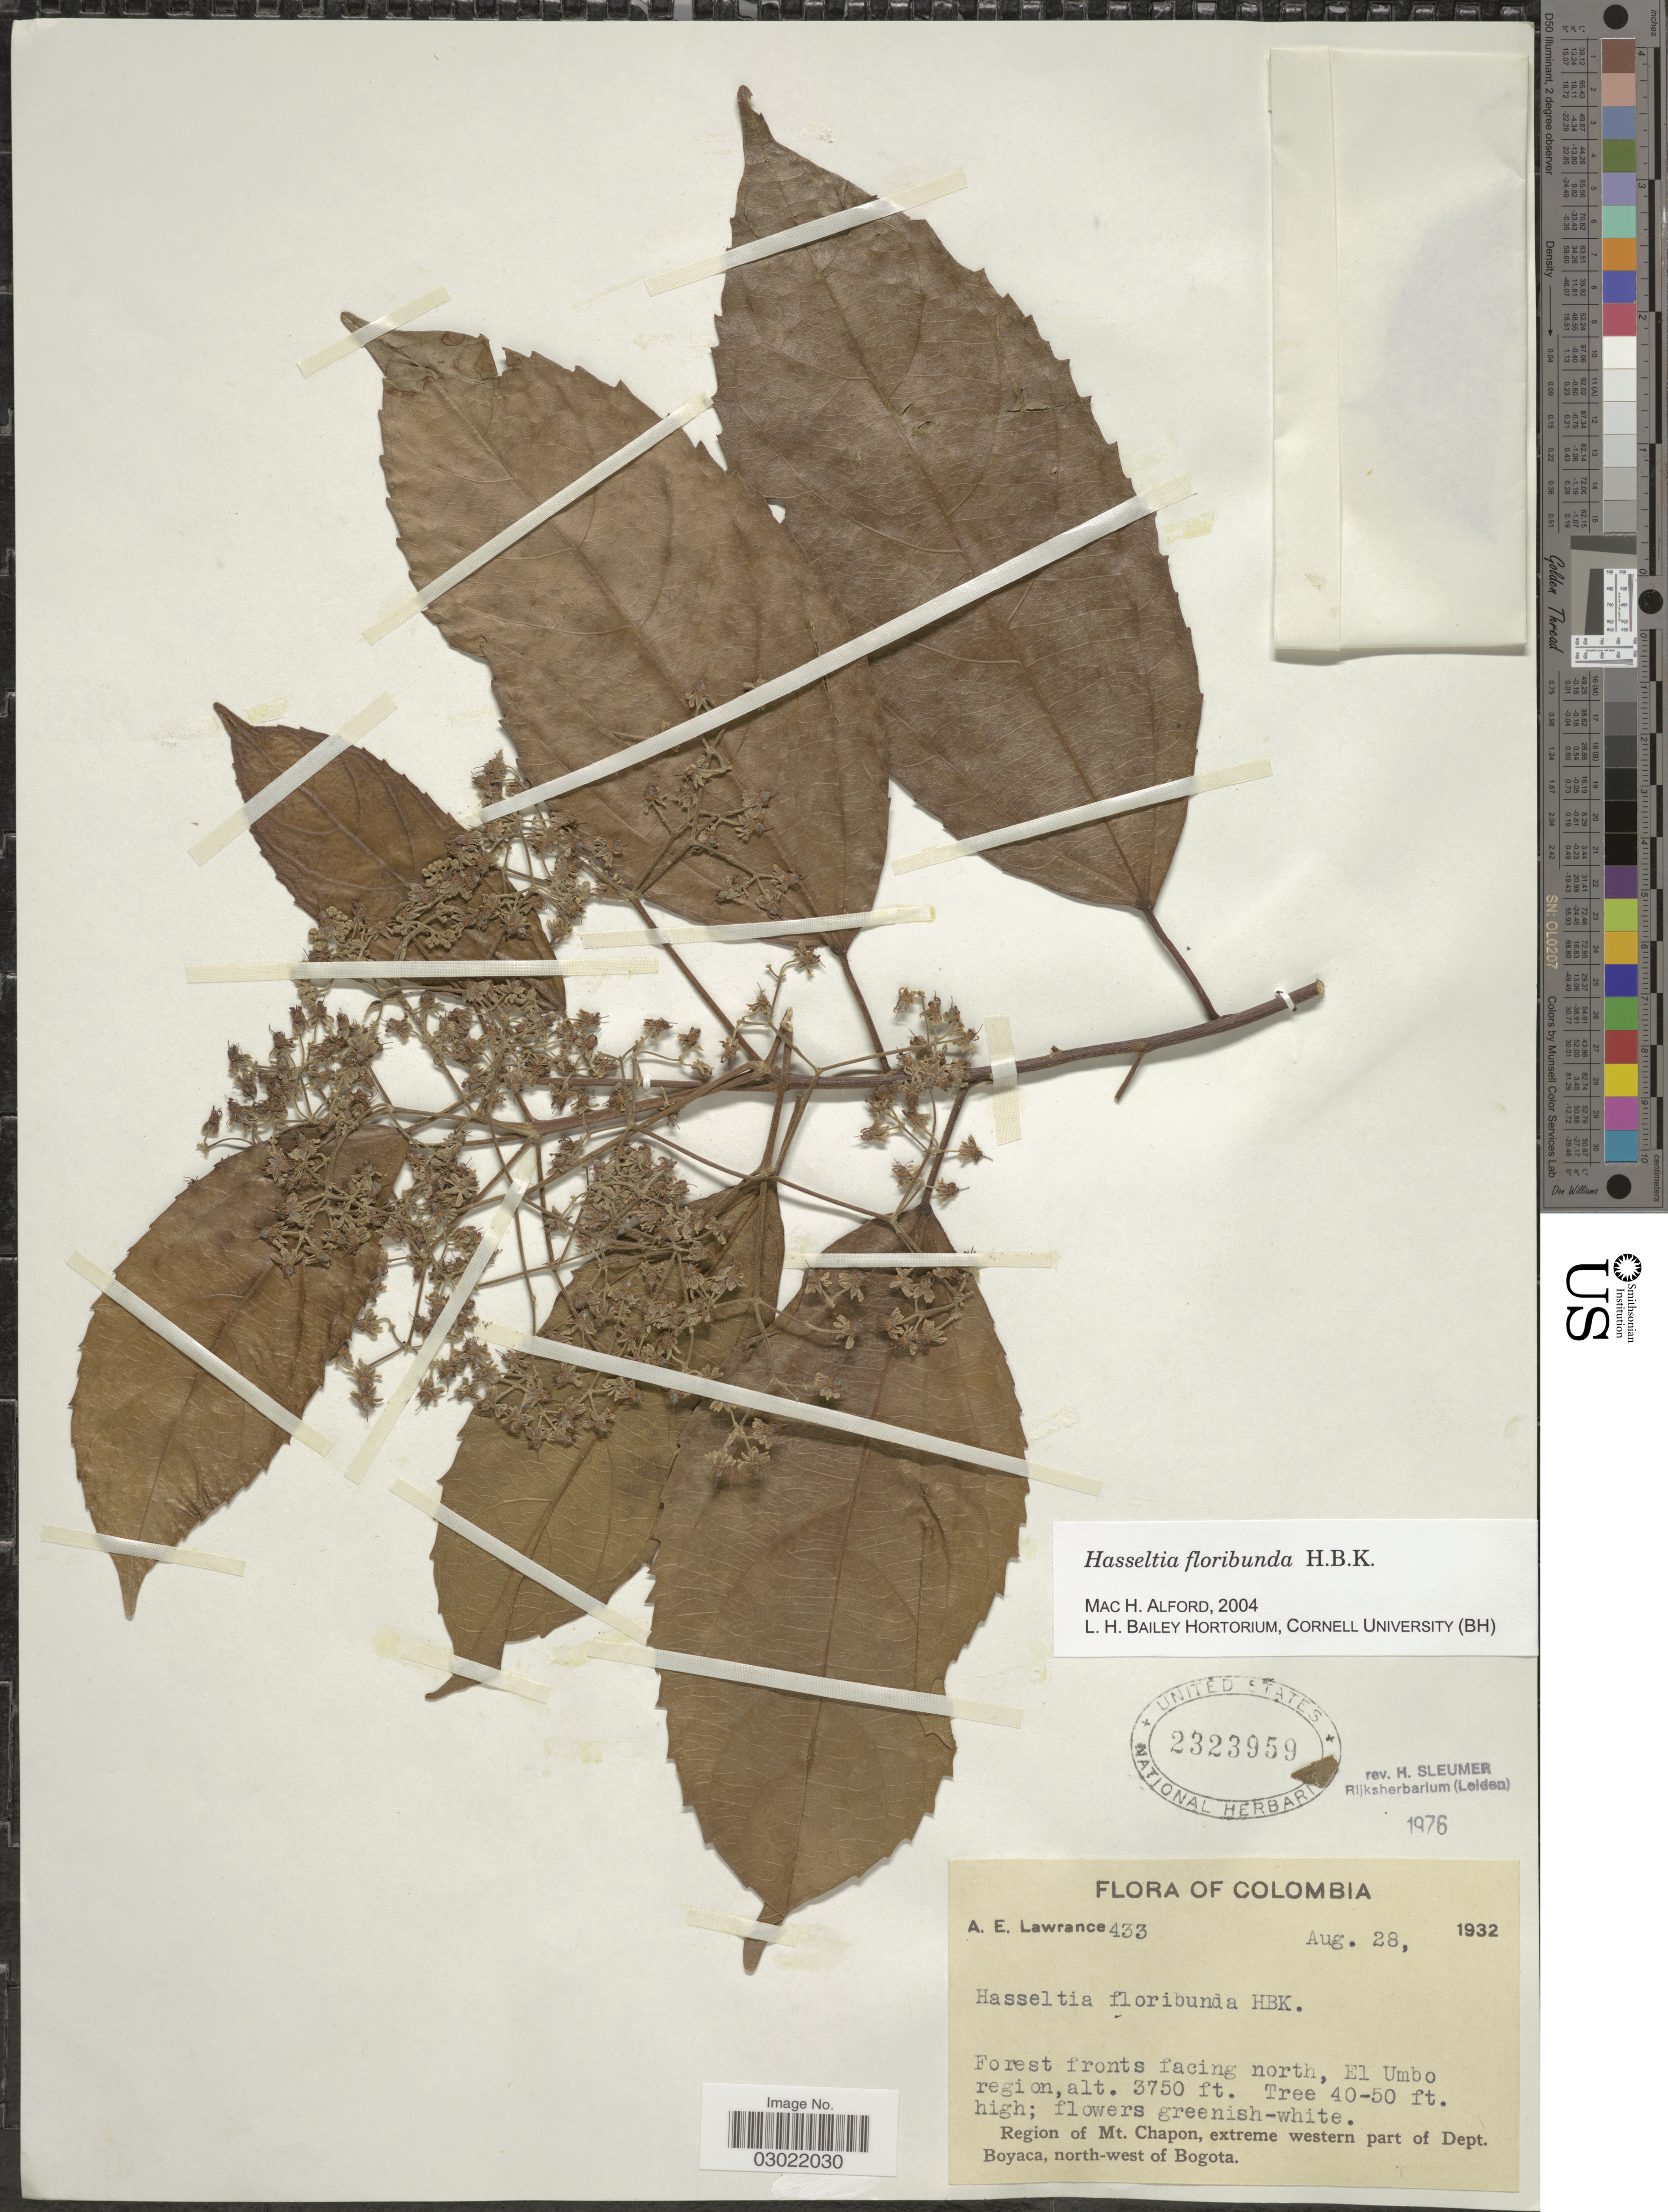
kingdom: Plantae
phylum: Tracheophyta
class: Magnoliopsida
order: Malpighiales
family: Salicaceae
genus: Hasseltia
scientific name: Hasseltia floribunda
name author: Kunth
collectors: A. Lawrence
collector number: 433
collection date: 1932-08-28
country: Colombia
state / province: Boyacá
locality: Forests fronts facing north, El Umbo region. Region of Mt. Chapon, extreme western part of Dept. Boyaca, north-west of Bogota.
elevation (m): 1143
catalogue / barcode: US 2323959